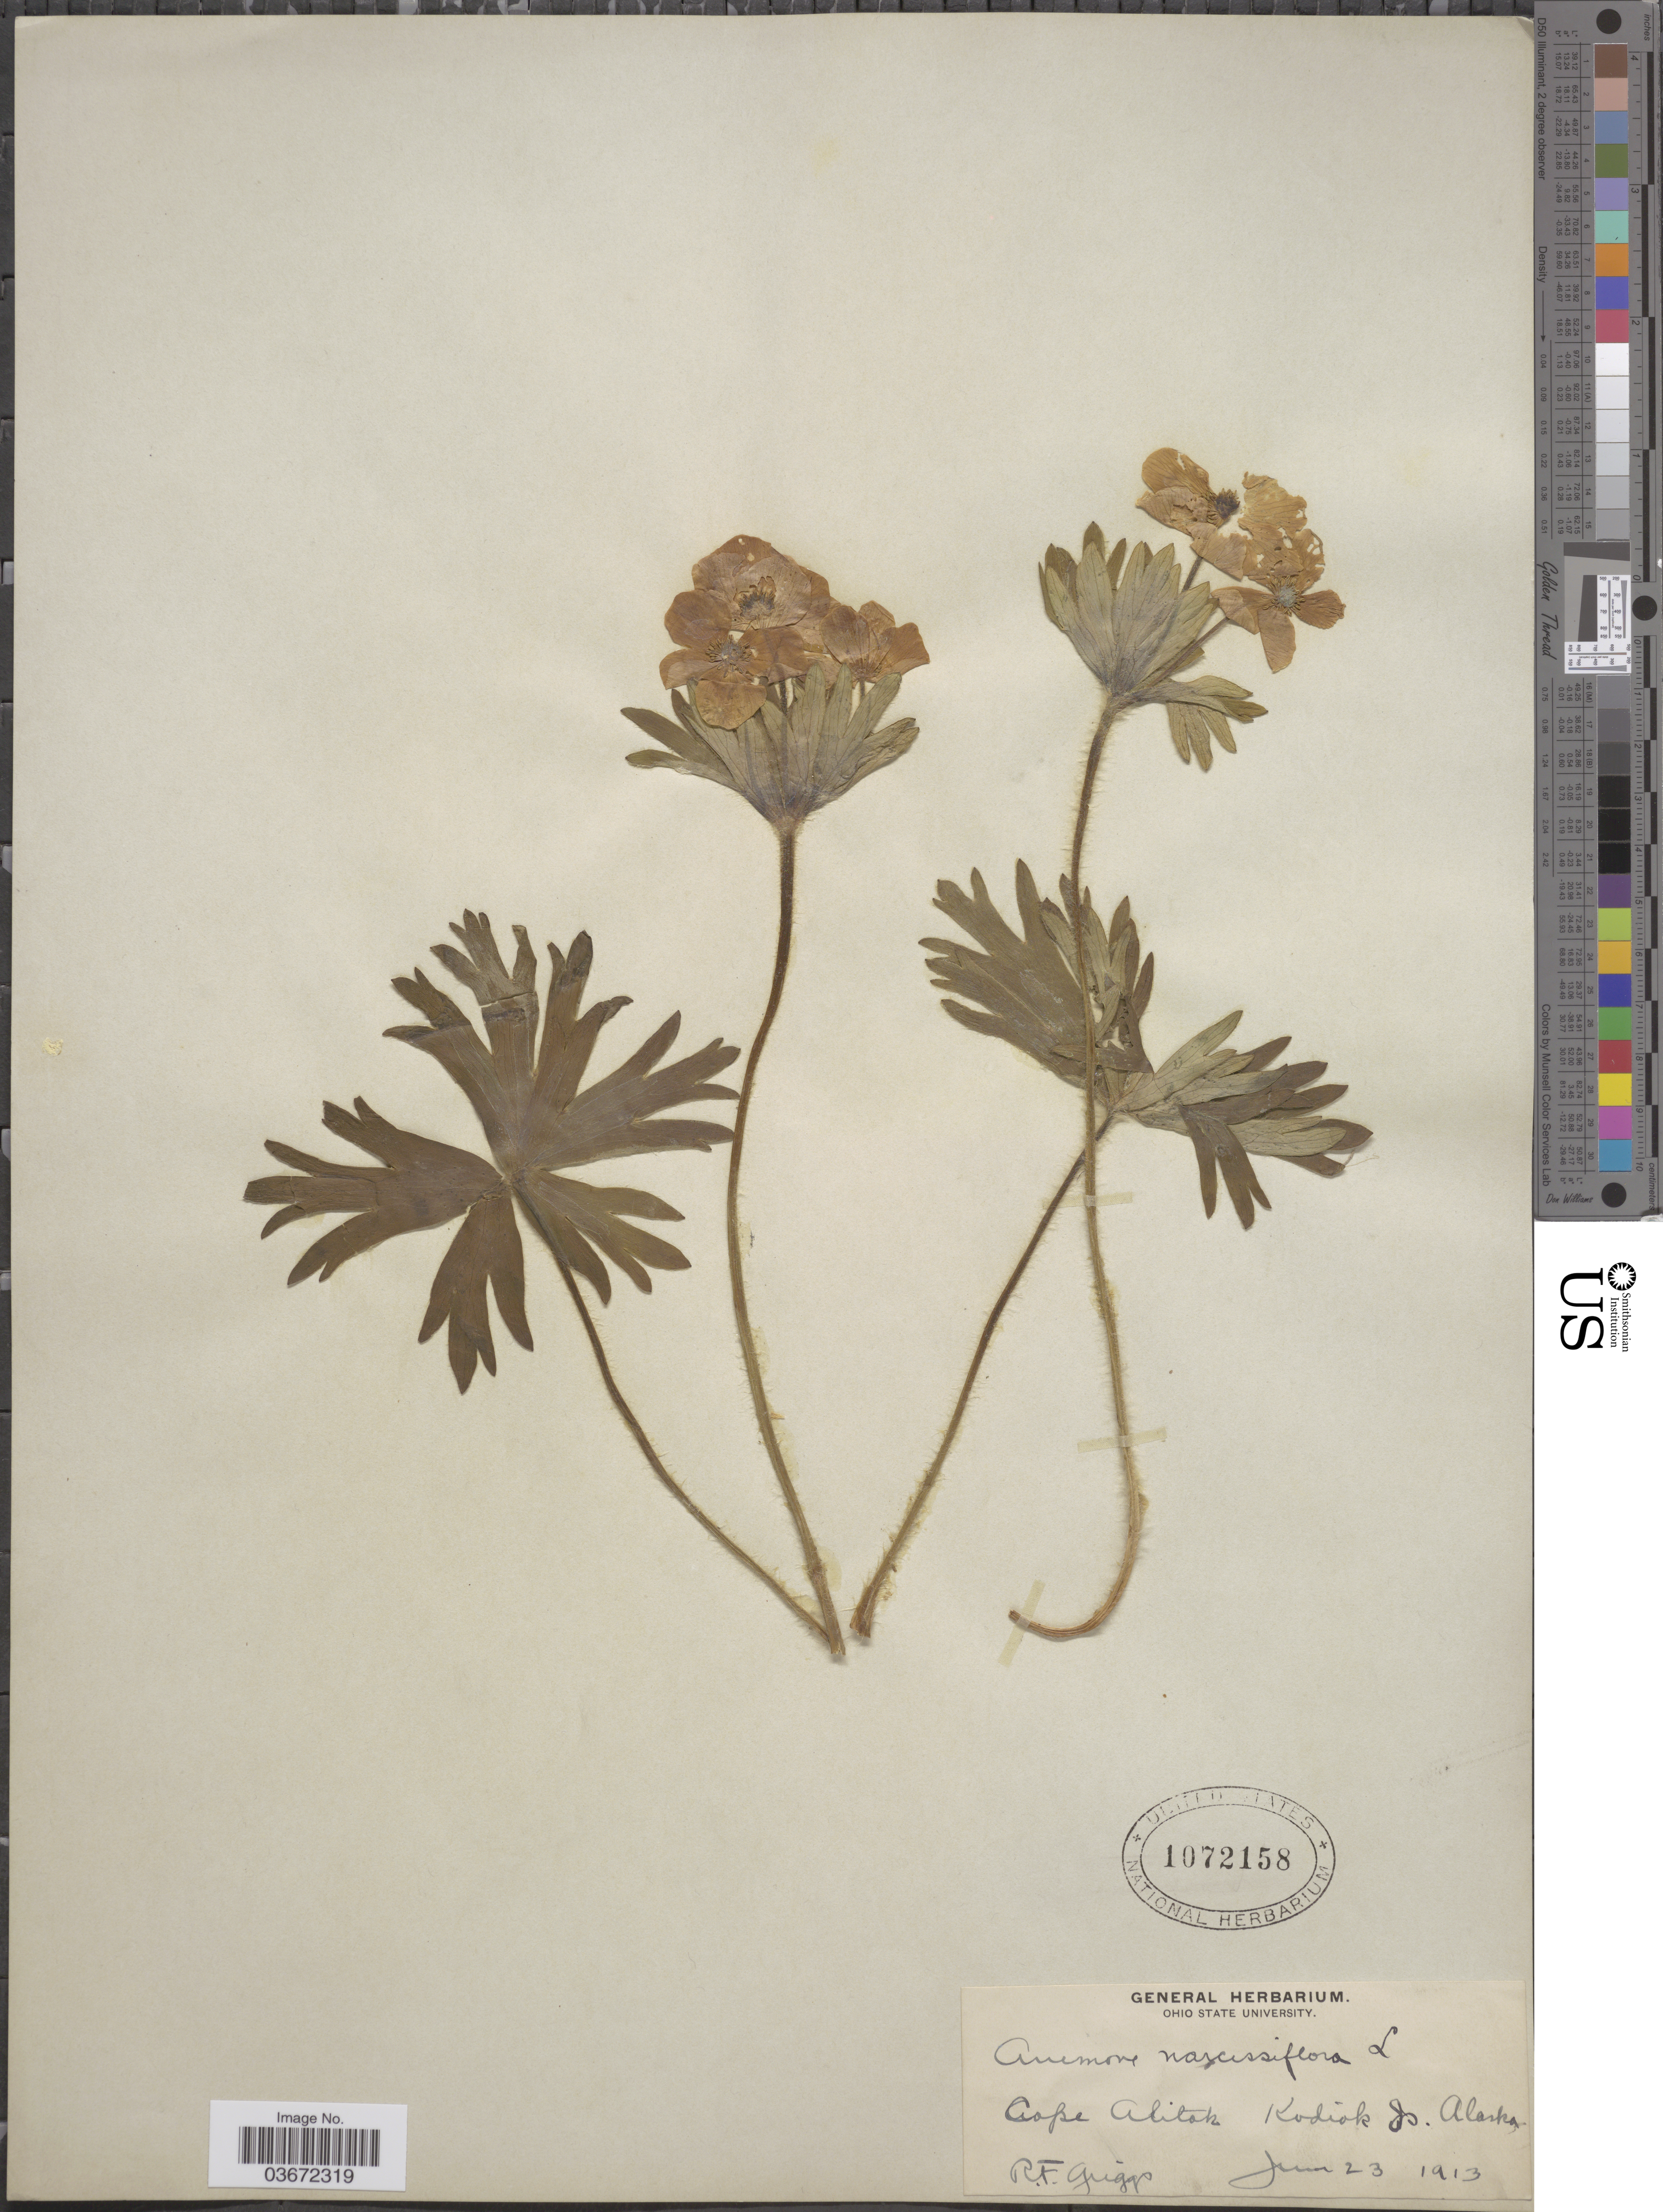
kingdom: Plantae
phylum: Tracheophyta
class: Magnoliopsida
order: Ranunculales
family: Ranunculaceae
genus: Anemone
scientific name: Anemone narcissiflora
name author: L.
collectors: R. F. Griggs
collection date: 1913-06-23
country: United States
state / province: Alaska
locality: Cape Alitak, Kodiak Is.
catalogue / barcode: US 1072158